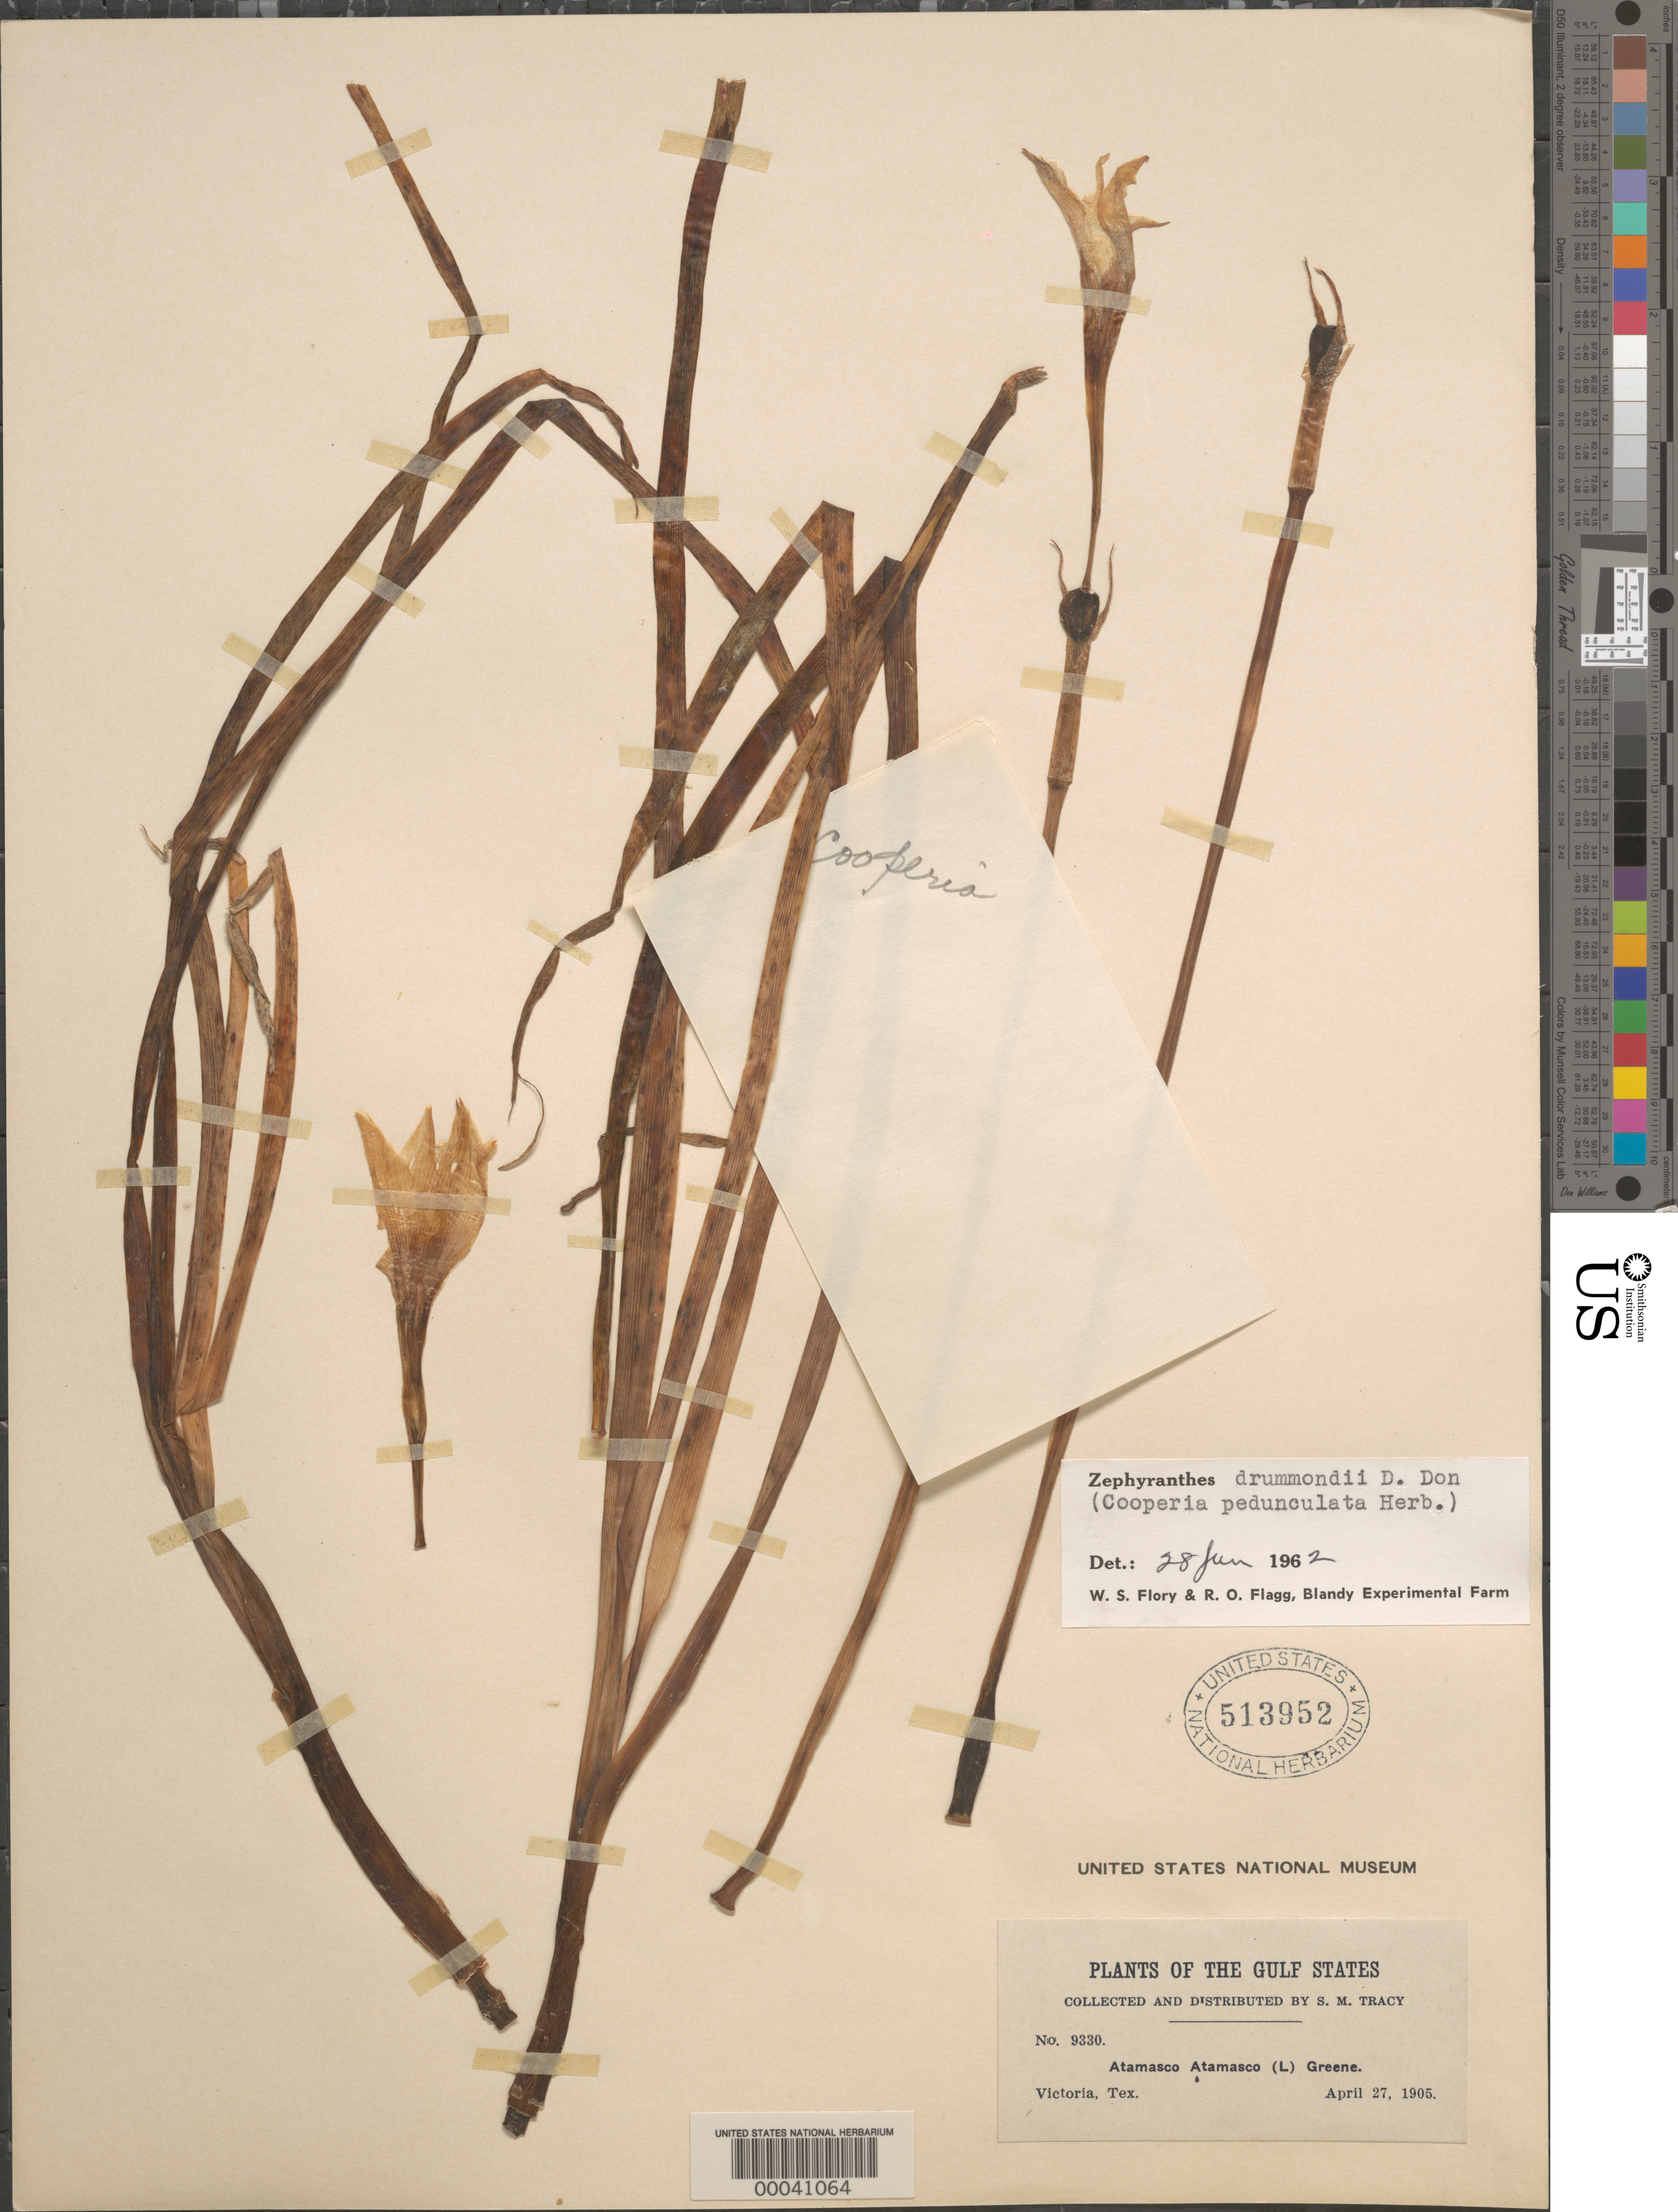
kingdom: Plantae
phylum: Tracheophyta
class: Liliopsida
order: Asparagales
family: Amaryllidaceae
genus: Zephyranthes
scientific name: Zephyranthes drummondii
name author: D. Don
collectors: S. M. Tracy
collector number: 9330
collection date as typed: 27 Apr 1905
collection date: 1905-04-27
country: United States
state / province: Texas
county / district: Victoria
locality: Victoria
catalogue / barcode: US 513952